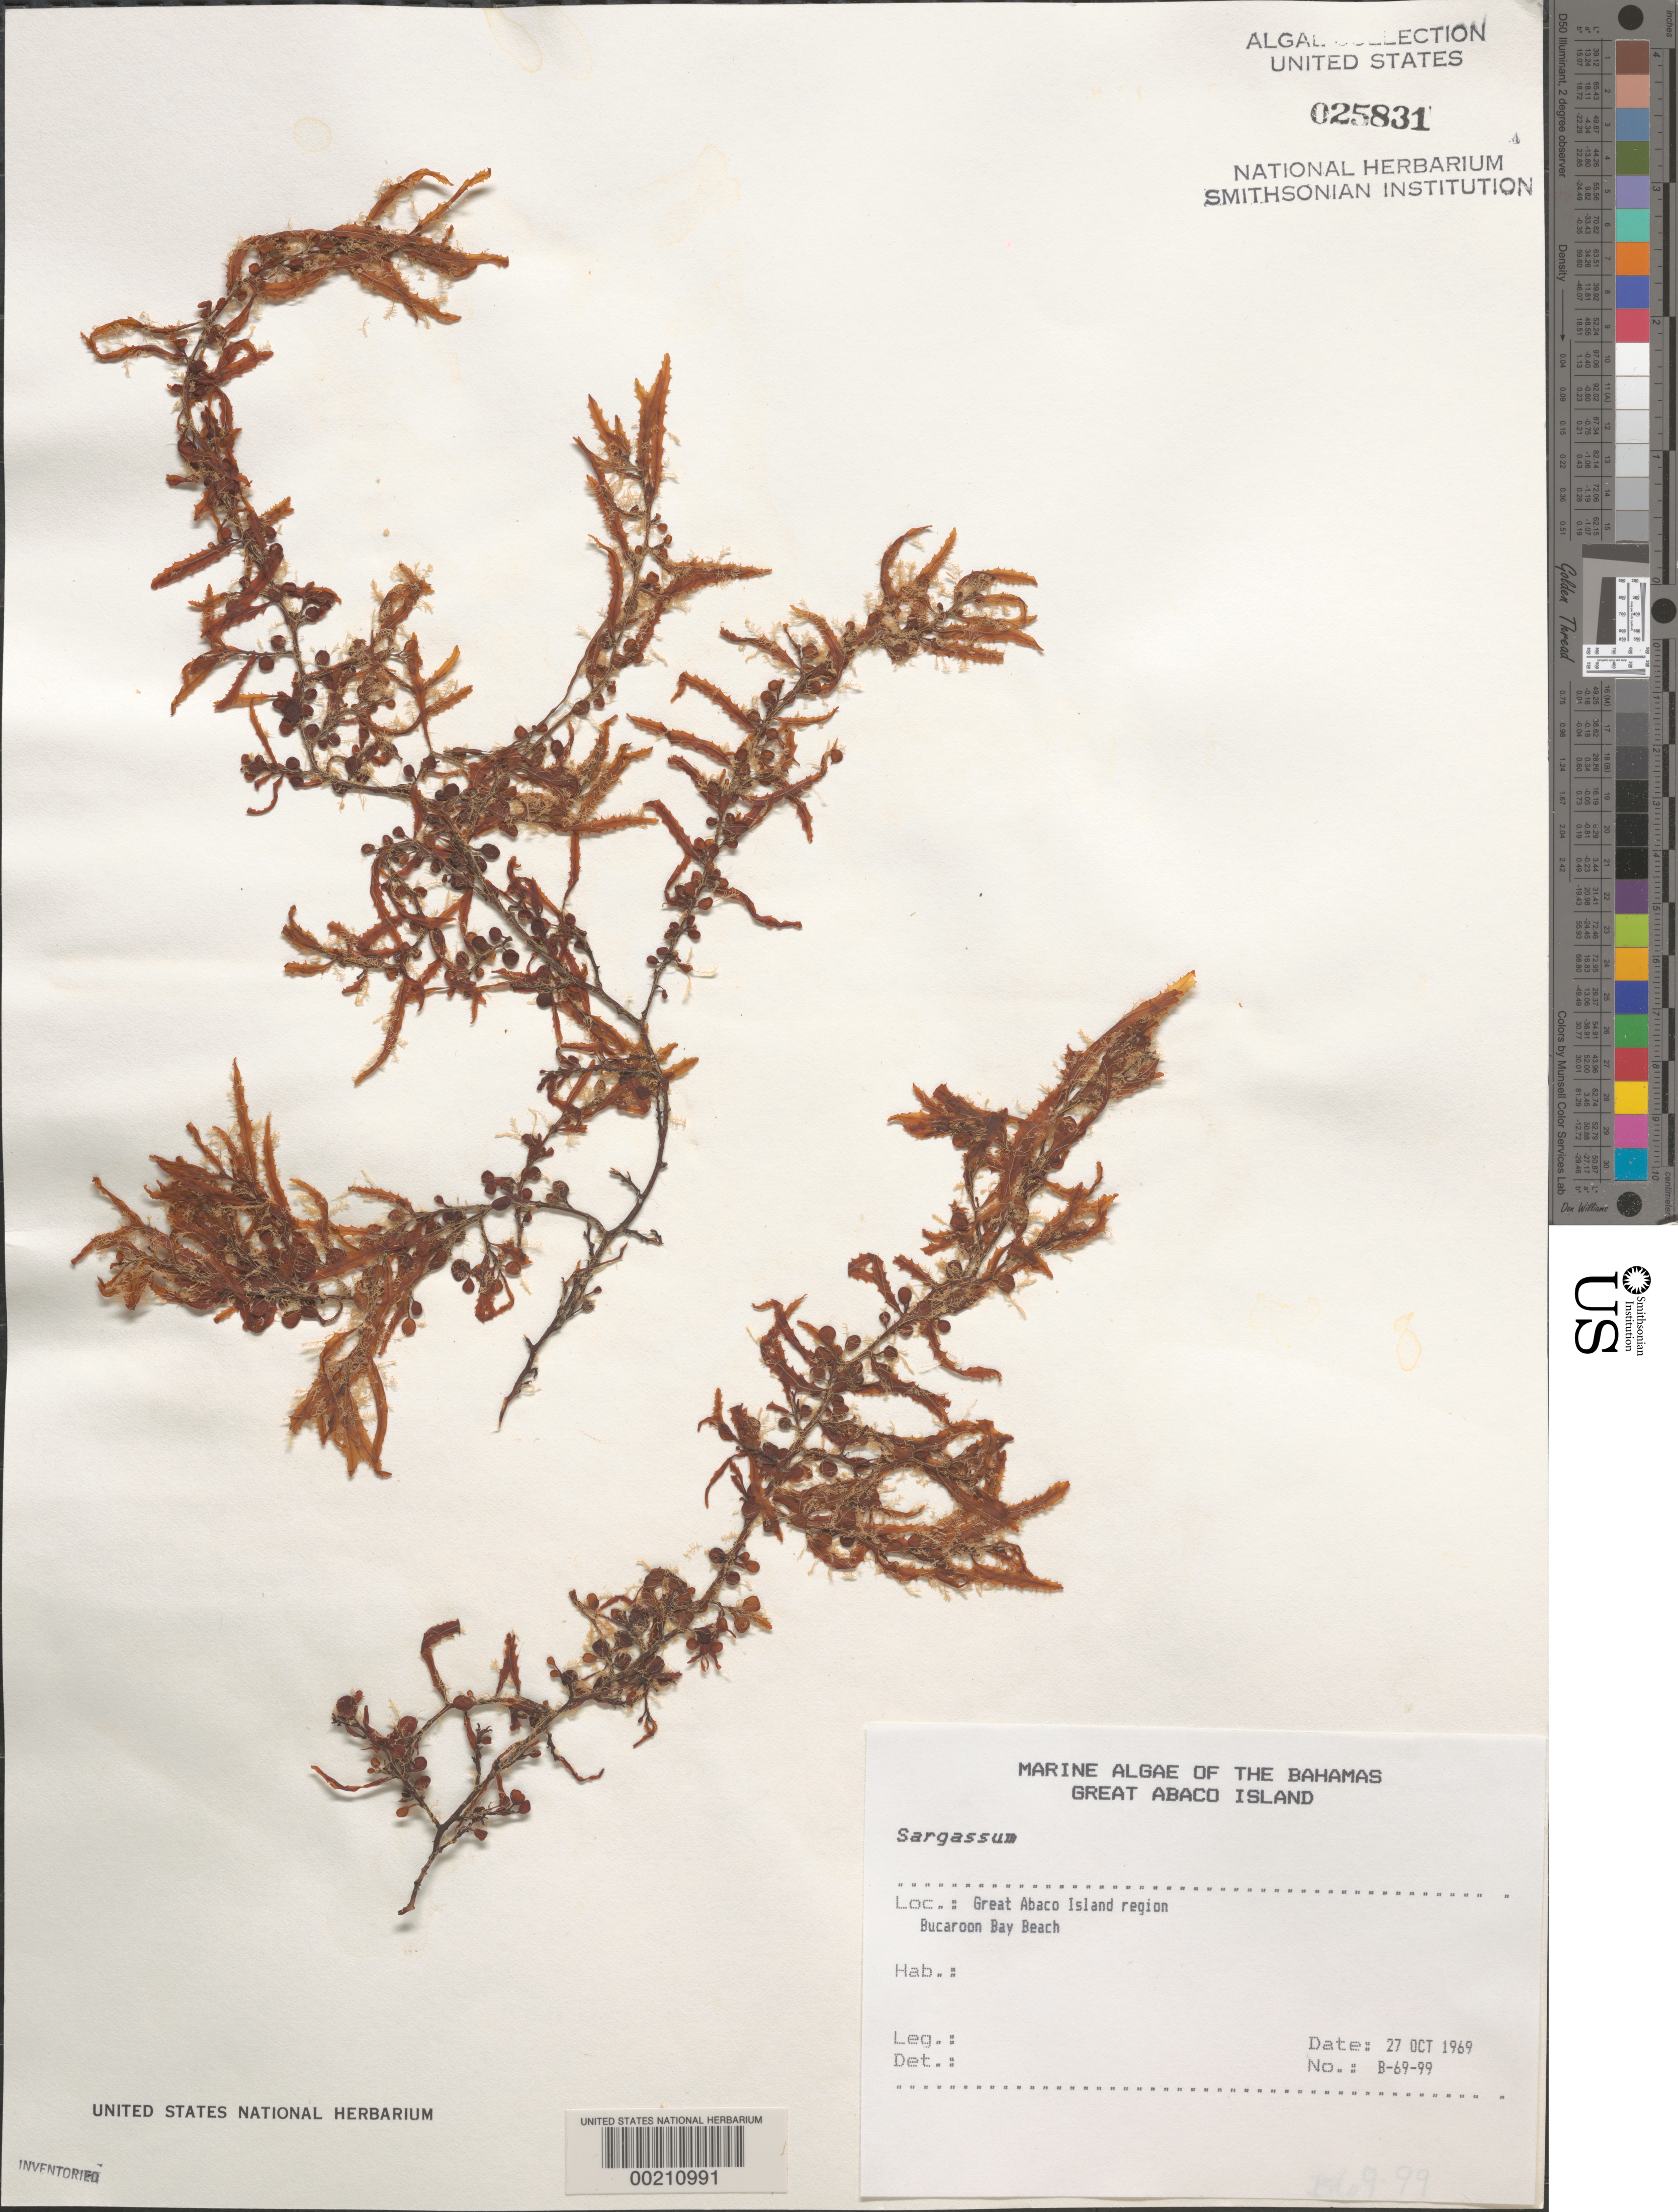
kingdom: Chromista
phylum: Ochrophyta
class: Phaeophyceae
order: Fucales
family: Sargassaceae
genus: Sargassum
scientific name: Sargassum sp.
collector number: B-69-99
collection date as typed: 27 Oct 1969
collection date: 1969-10-27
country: Bahamas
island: Great Abaco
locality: Buckaroon Bay Beach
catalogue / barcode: US 25831